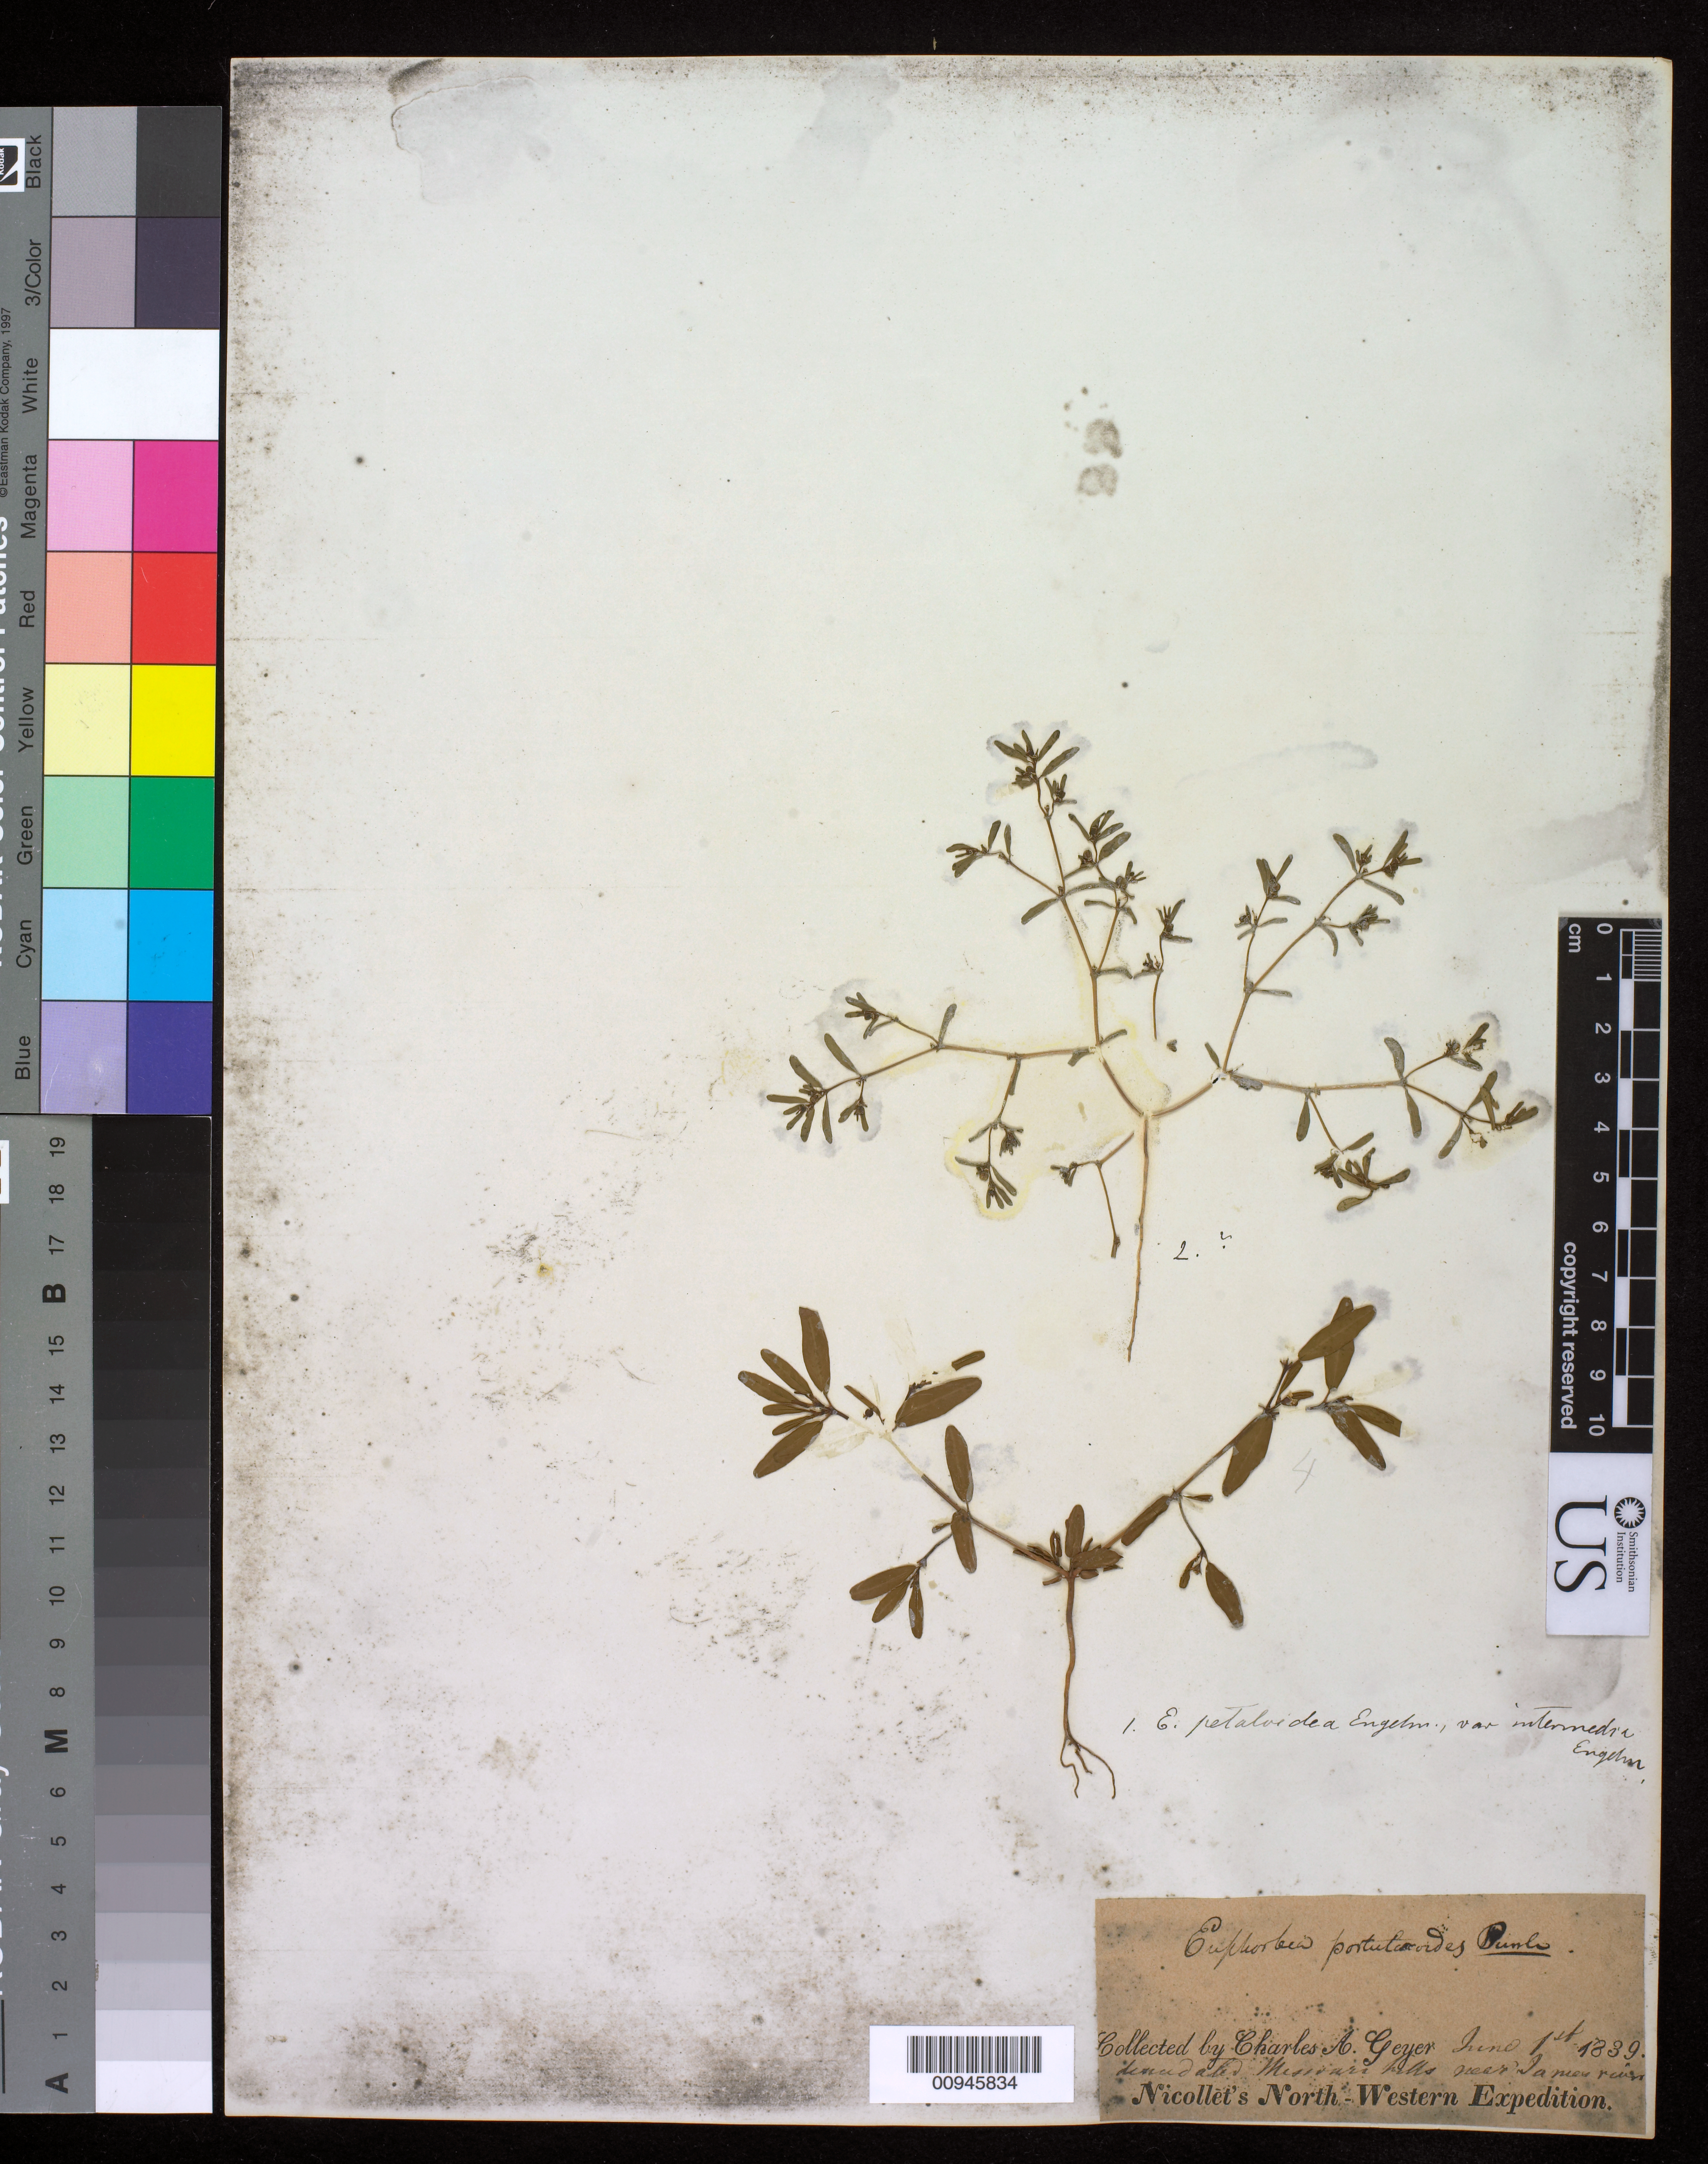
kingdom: Plantae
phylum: Tracheophyta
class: Magnoliopsida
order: Malpighiales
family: Euphorbiaceae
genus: Euphorbia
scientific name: Euphorbia missurica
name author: Raf.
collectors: C. A. Geyer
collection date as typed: June 1st 1839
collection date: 1839-06-01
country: United States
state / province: South Dakota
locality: Denudated Missouri hills near James river.